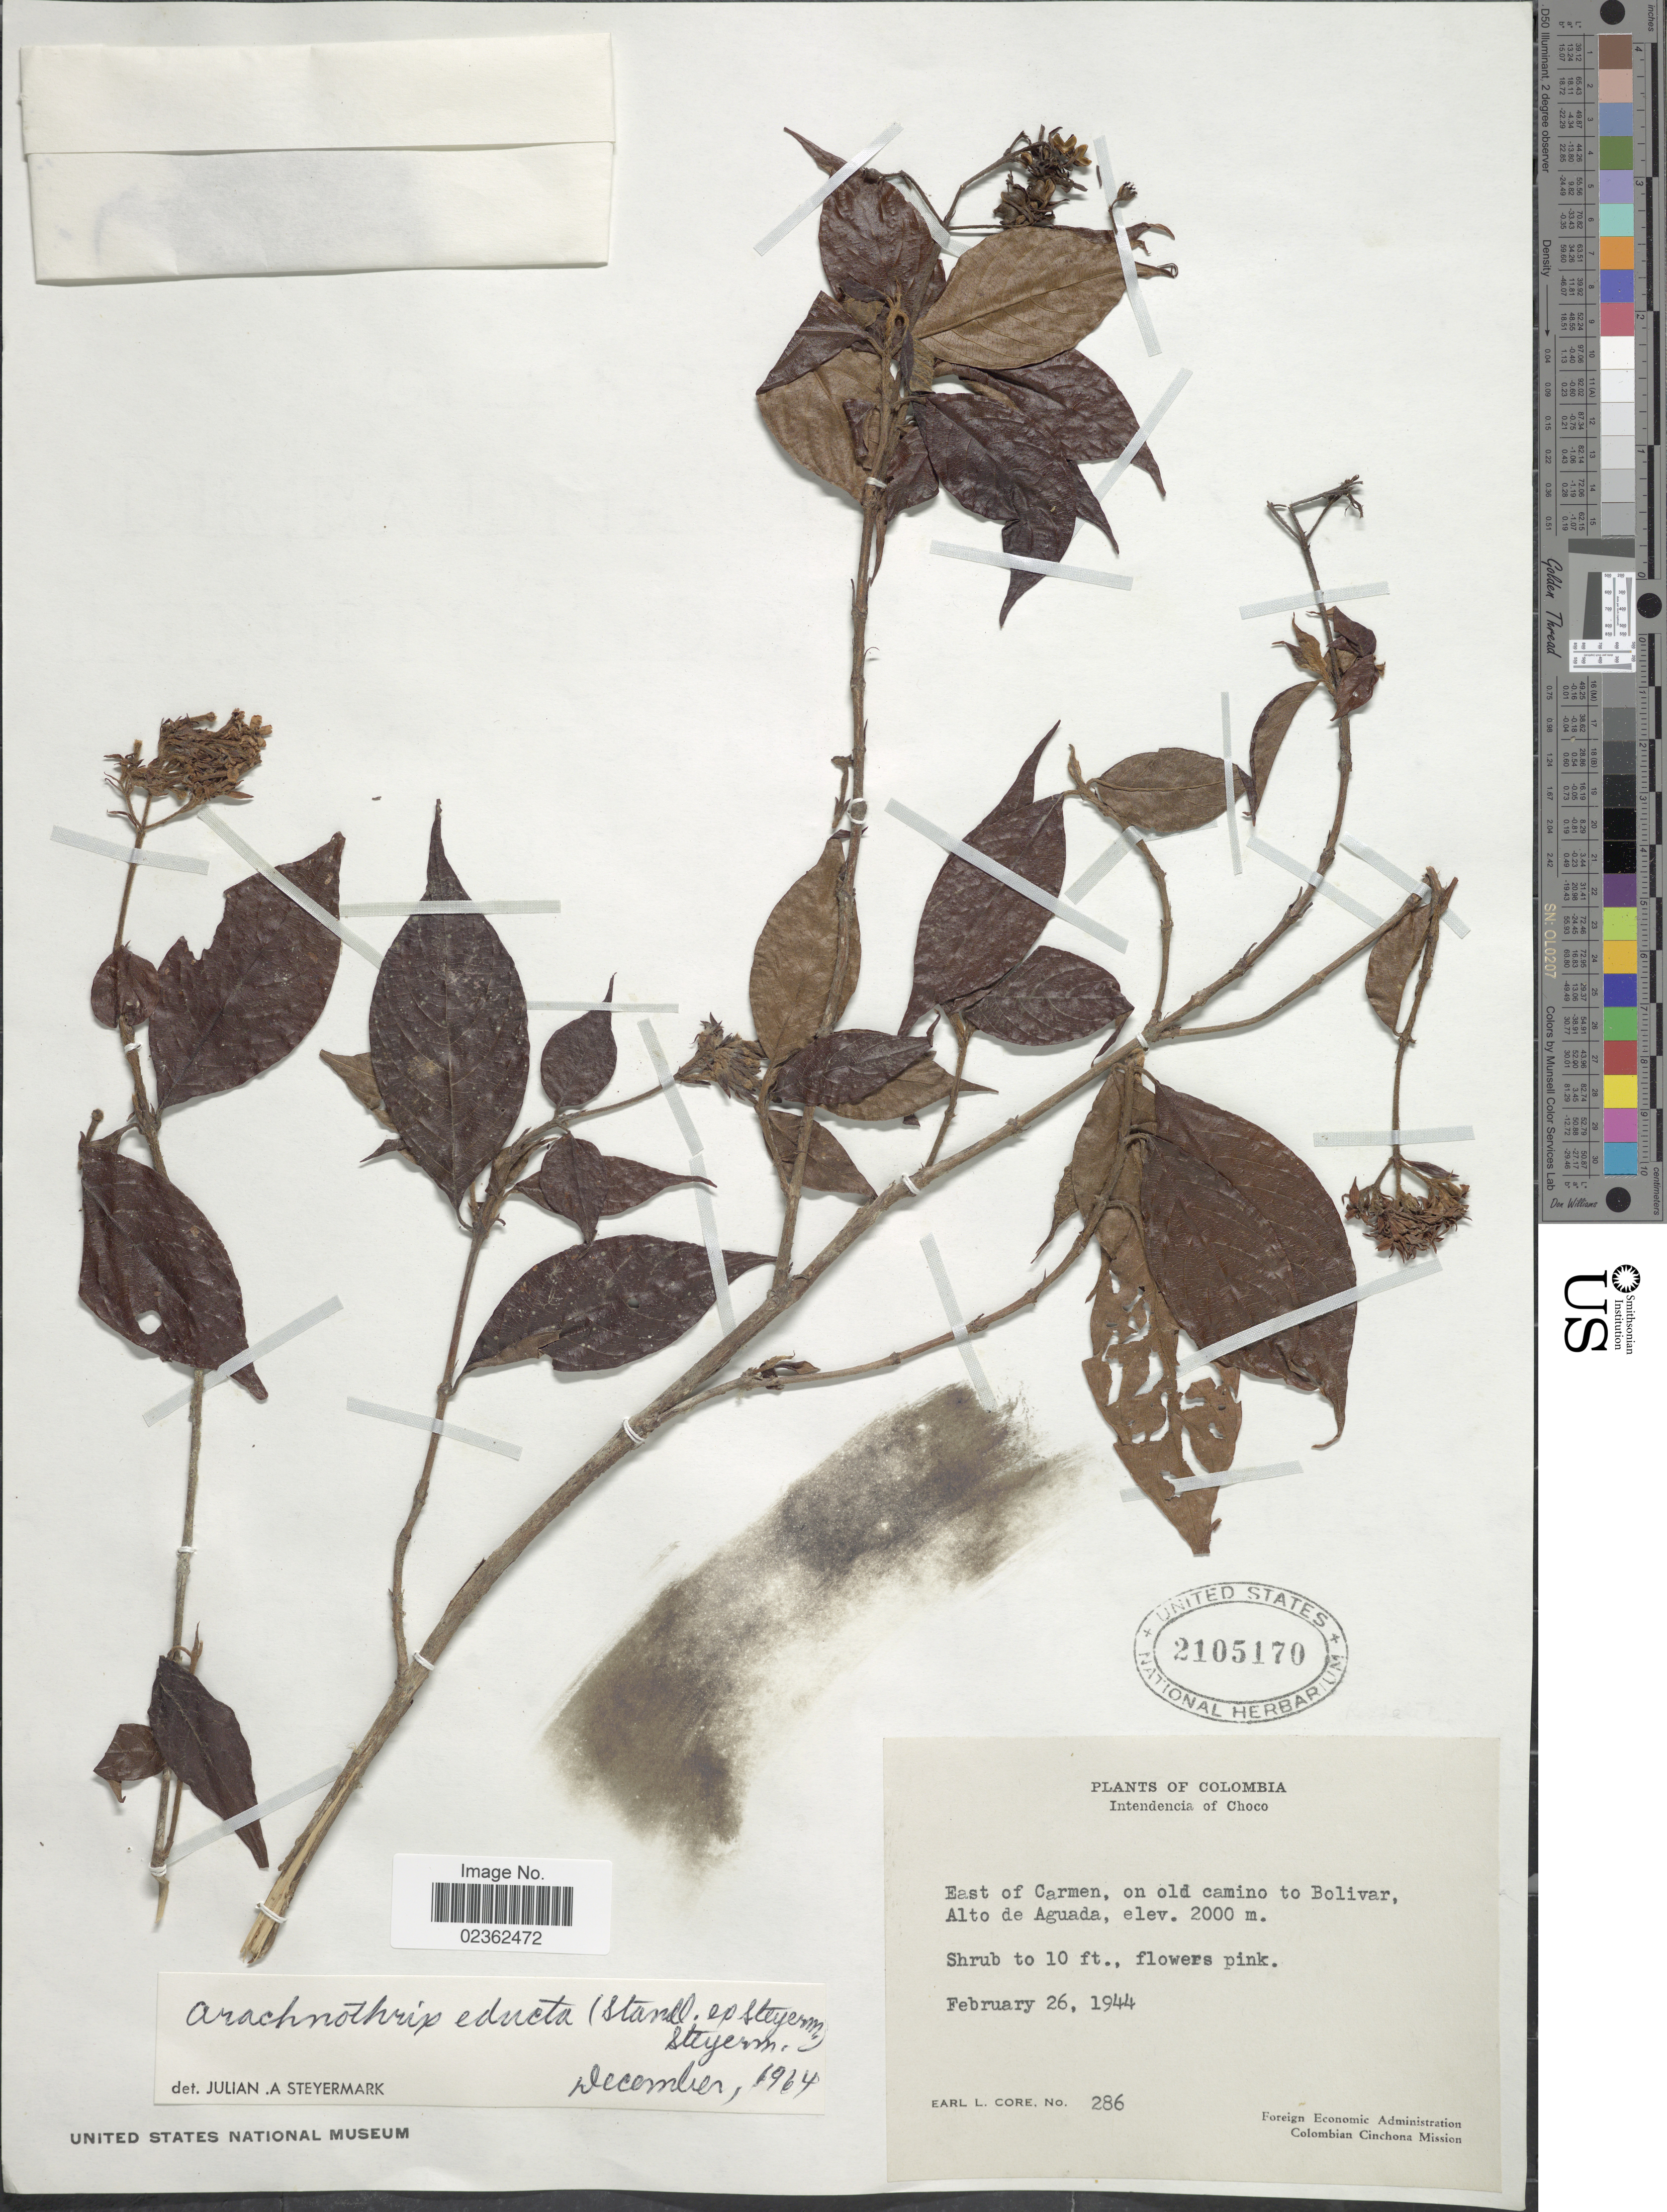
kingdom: Plantae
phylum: Tracheophyta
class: Magnoliopsida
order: Gentianales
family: Rubiaceae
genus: Arachnothryx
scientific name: Arachnothryx educta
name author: (Standl. ex Steyerm.) Steyerm.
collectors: E. L. Core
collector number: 286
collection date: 1944-02-26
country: Colombia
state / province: Chocó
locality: Intendencia of Choco, east of Carmen, on old camino to Bolivar, Alto de Aguada.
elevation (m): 2000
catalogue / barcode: US 2105170